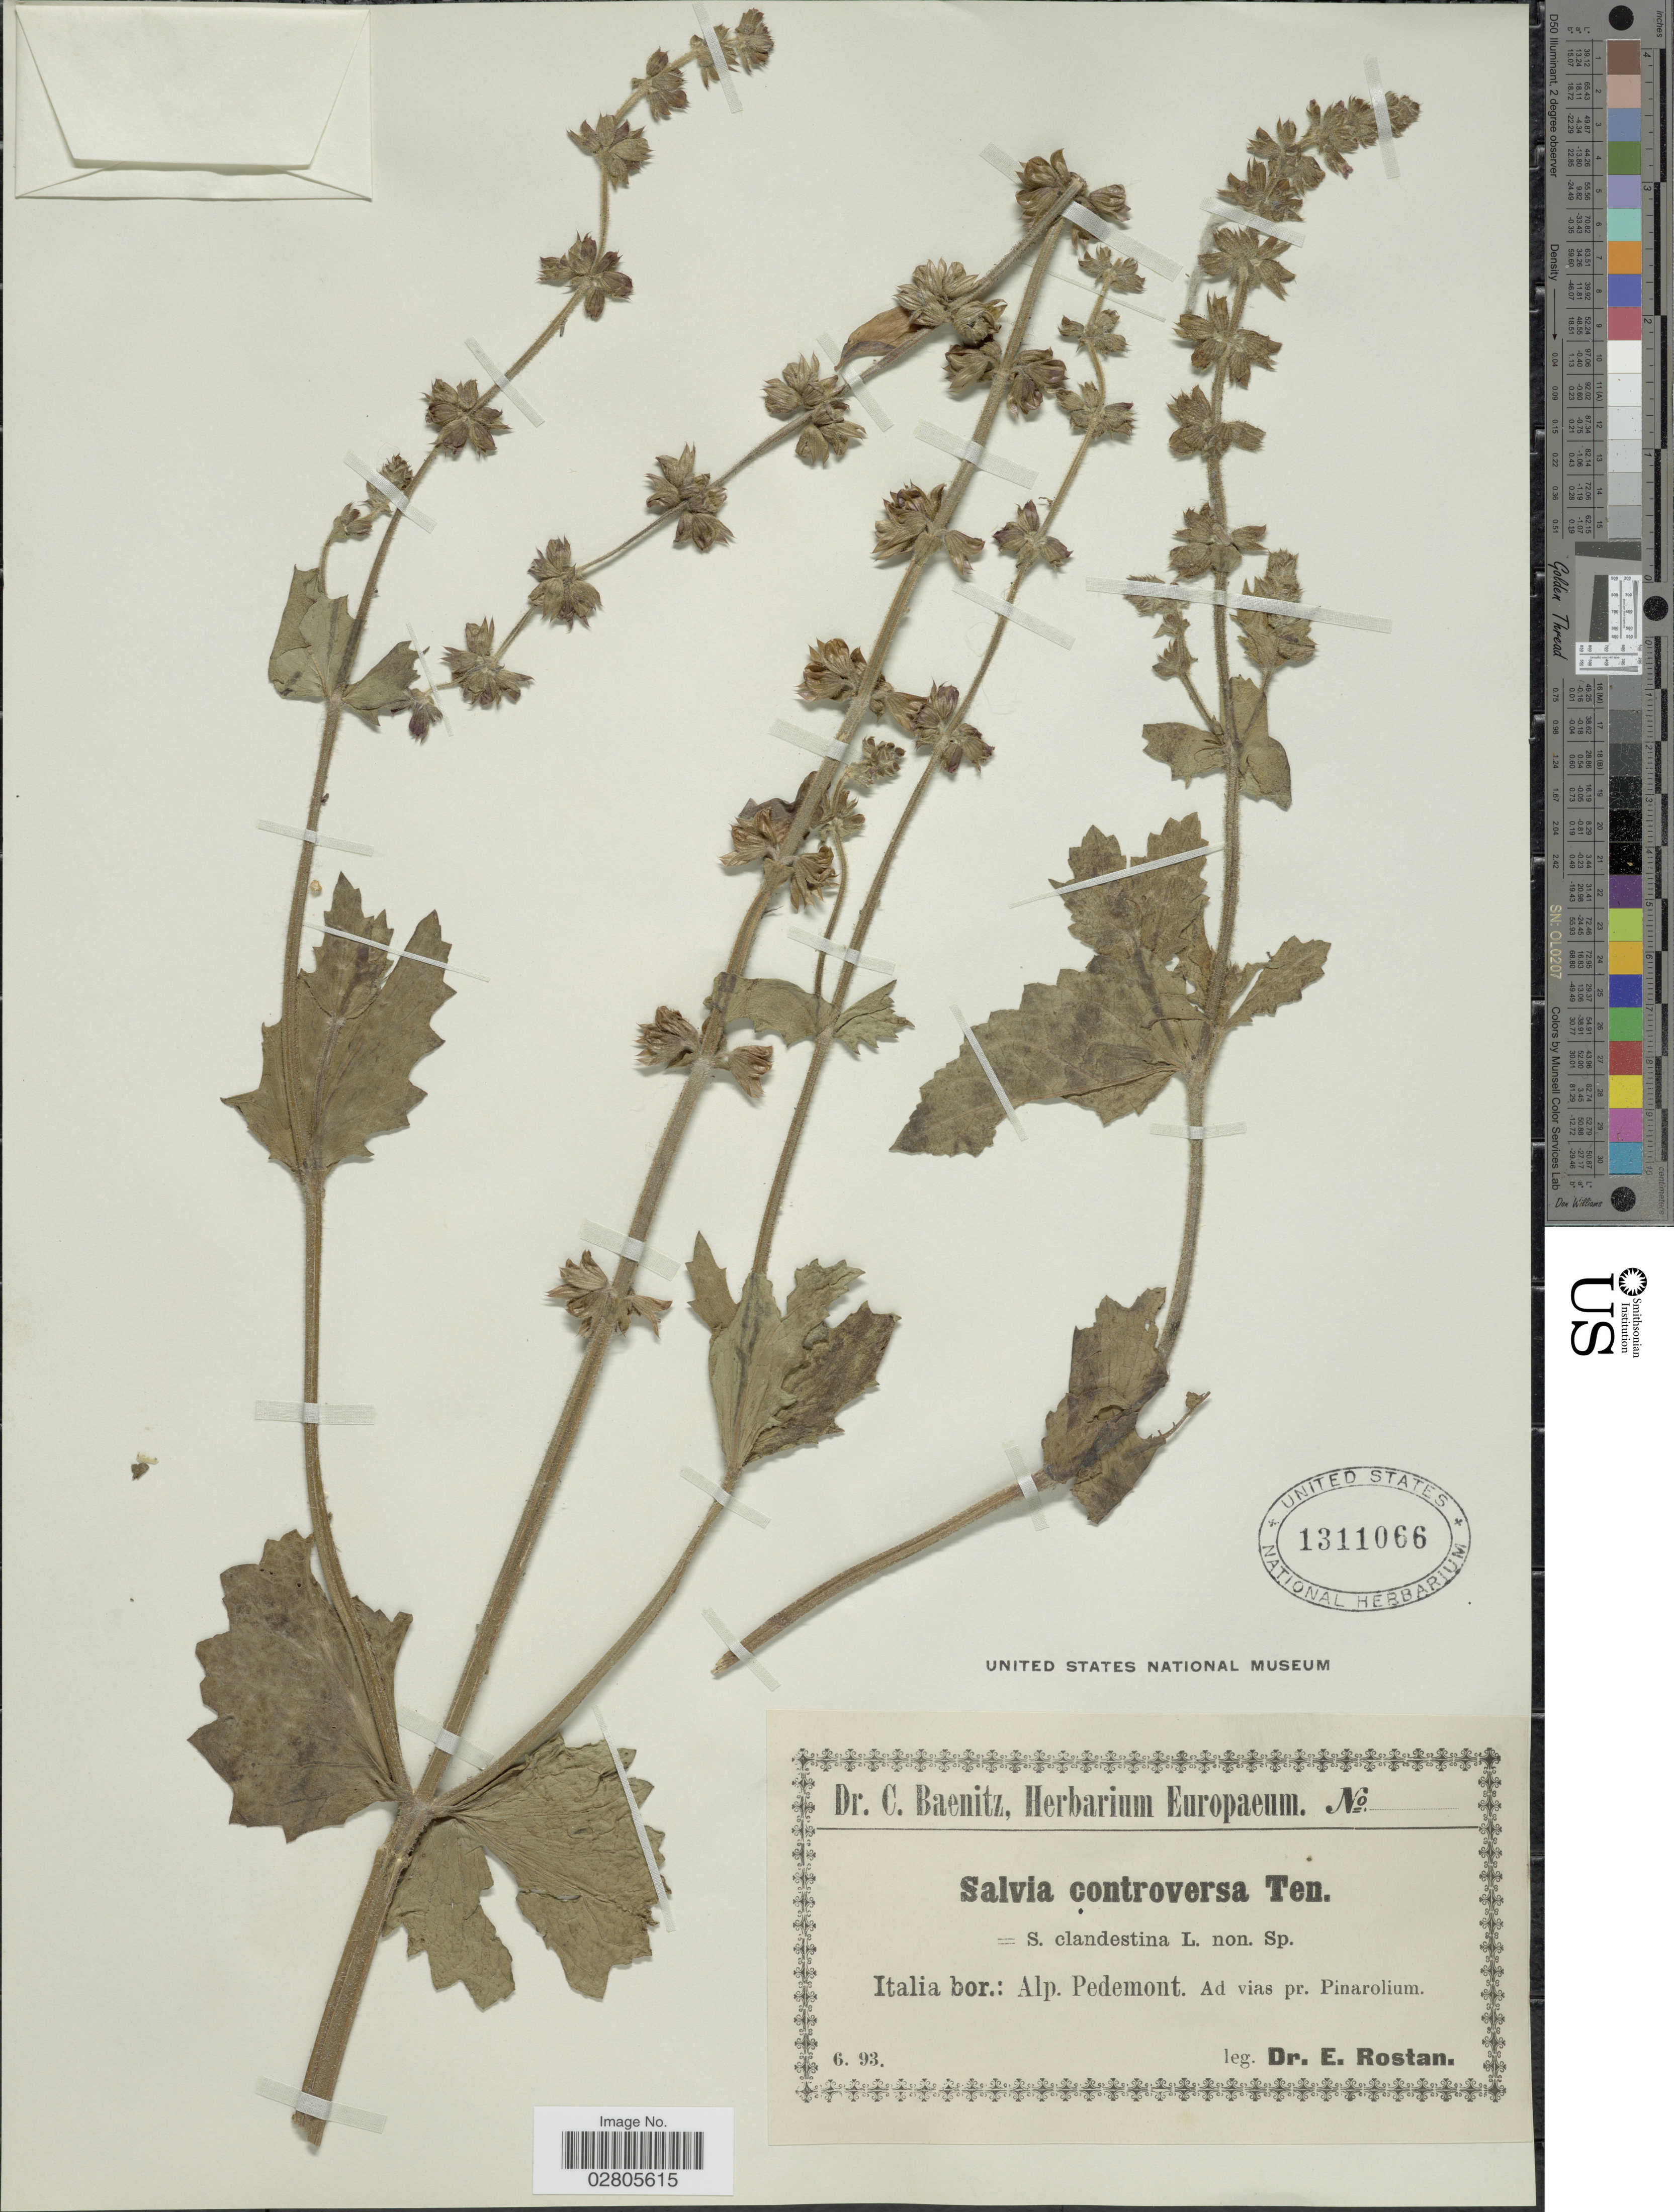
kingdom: Plantae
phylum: Tracheophyta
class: Magnoliopsida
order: Lamiales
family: Lamiaceae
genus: Salvia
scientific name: Salvia controversa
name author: Ten.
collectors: E. Rostan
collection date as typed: Transcribed d/m/y: /6/93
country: Italy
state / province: Piedmont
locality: Italia bor.: Alp. Pedemont. Ad vias pr. Pinarolium.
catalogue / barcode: US 1311066